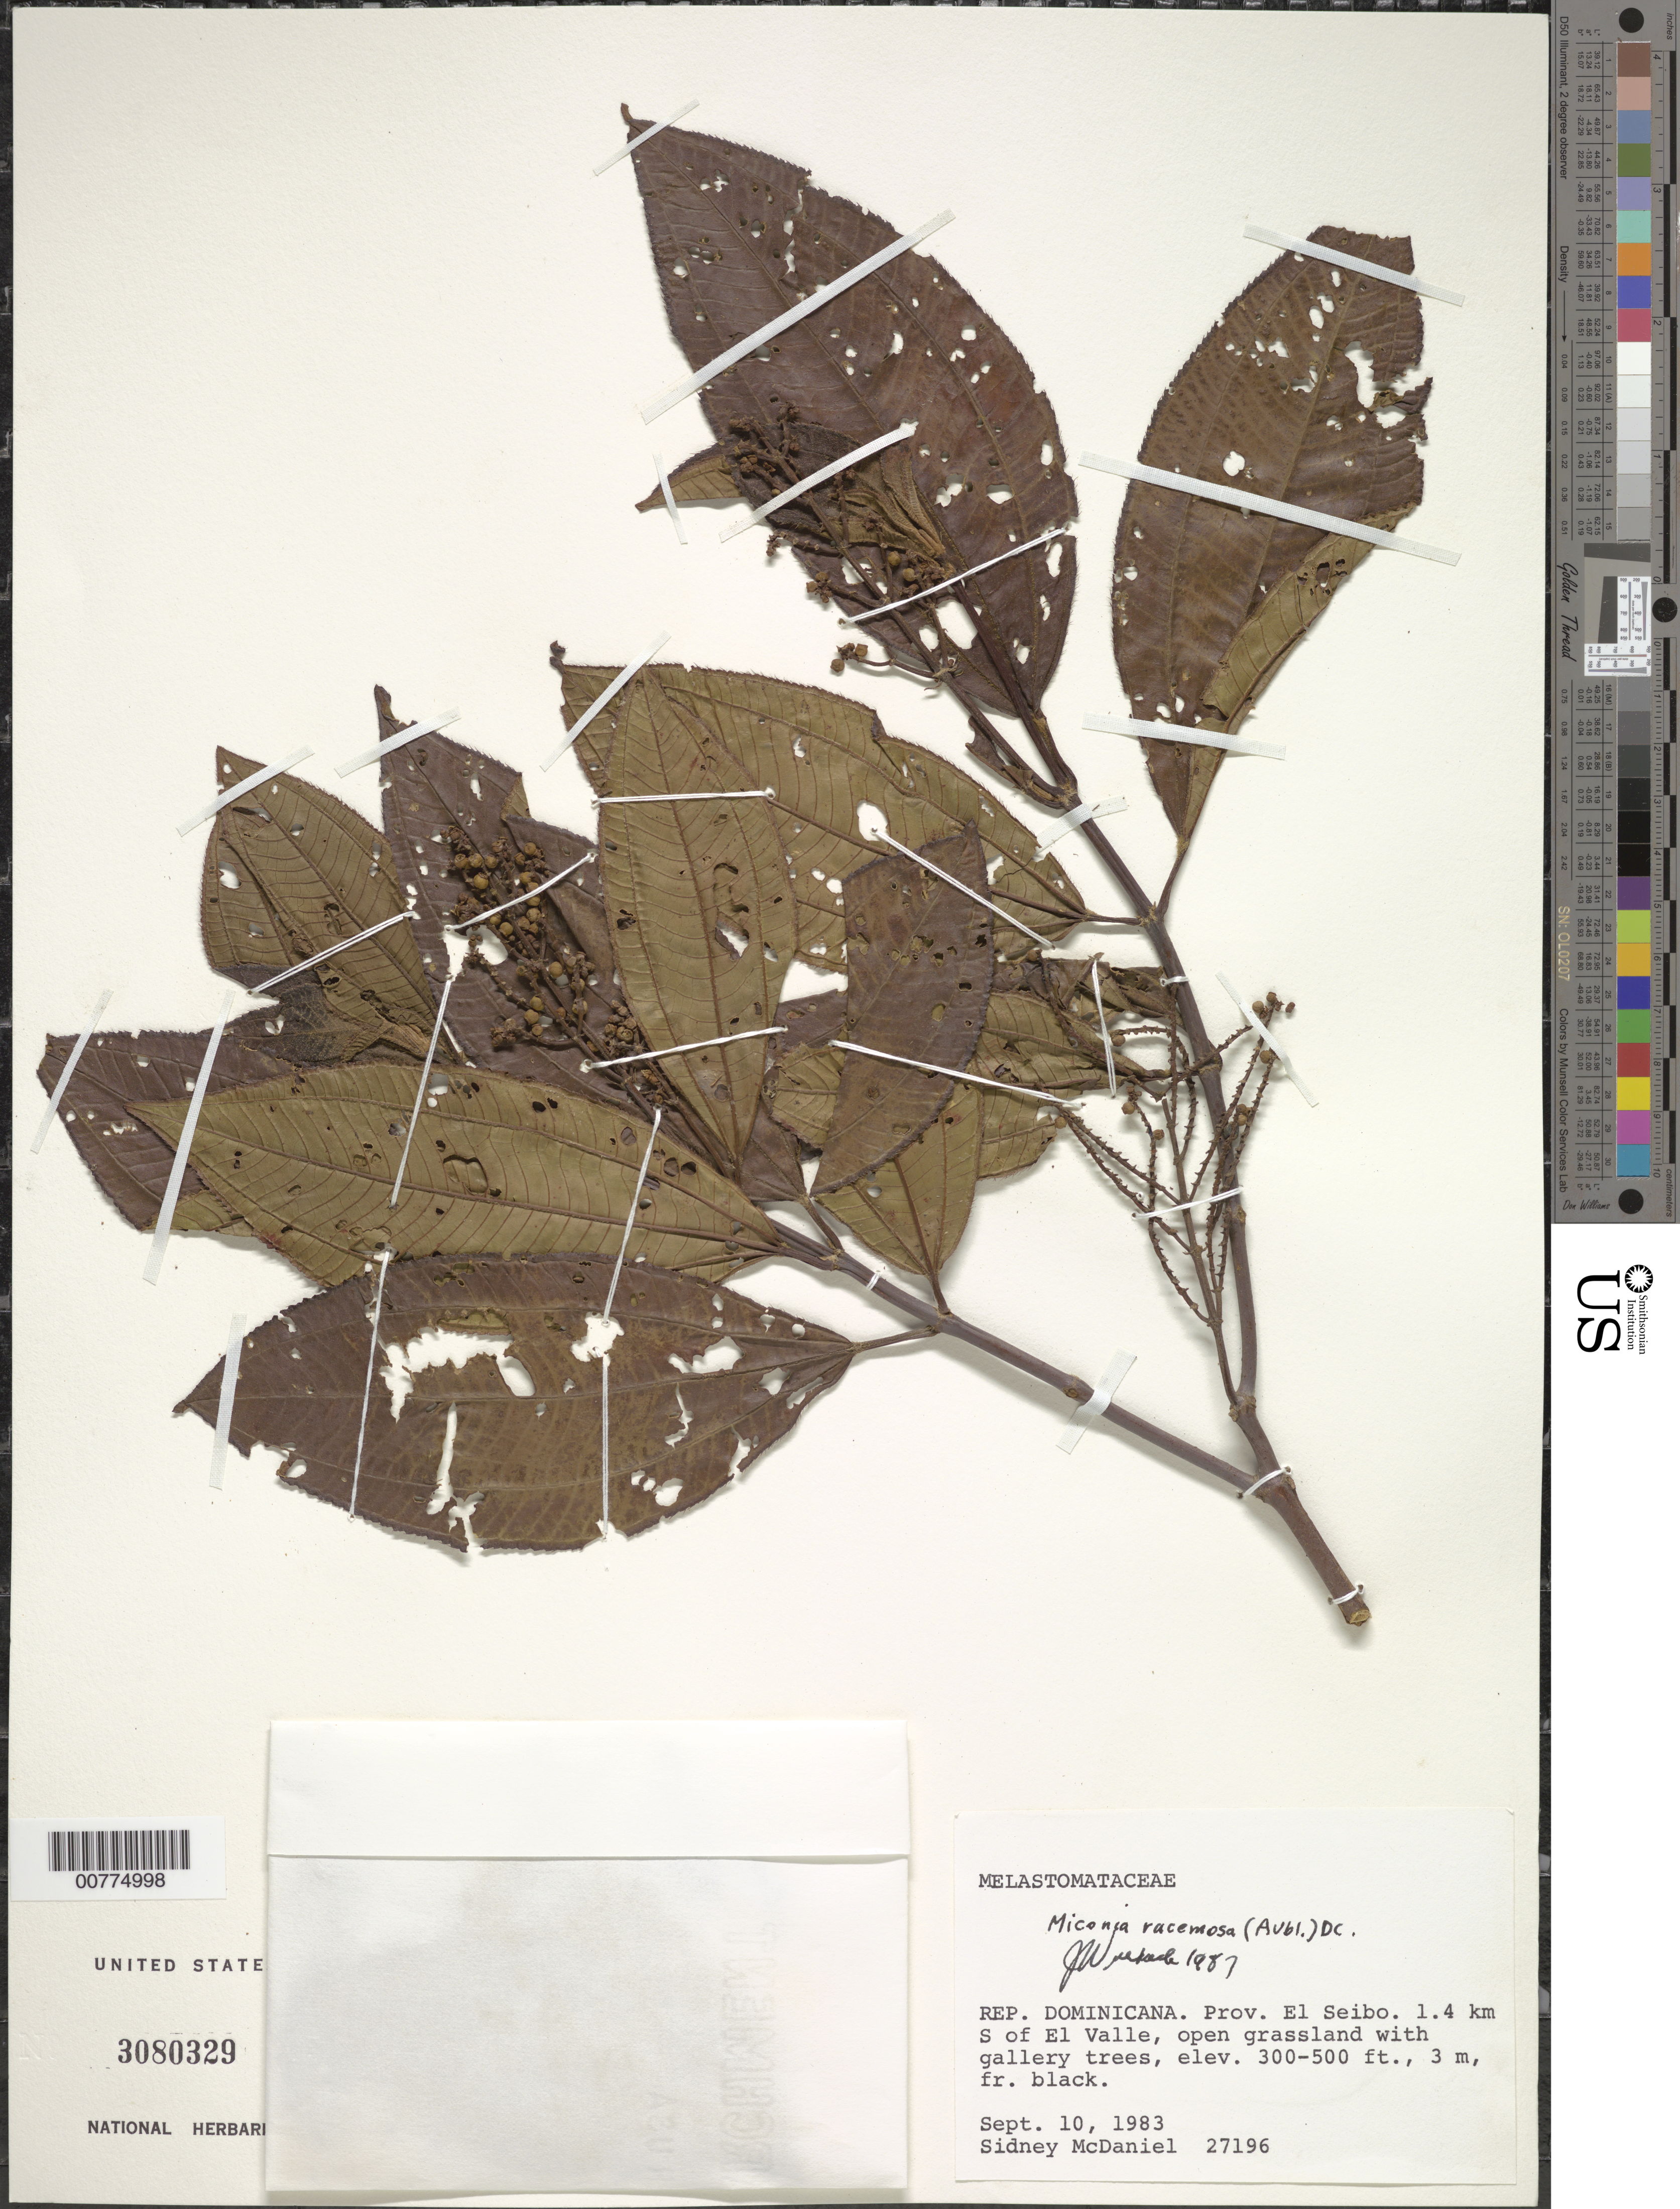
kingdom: Plantae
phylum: Tracheophyta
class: Magnoliopsida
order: Myrtales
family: Melastomataceae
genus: Miconia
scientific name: Miconia racemosa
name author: (Aubl.) DC.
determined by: Wurdack, John J., (US), US (UNITED STATES)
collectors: S. McDaniel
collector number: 27196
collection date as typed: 10 Sep 1983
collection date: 1983-09-10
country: Dominican Republic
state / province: El Seibo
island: Hispaniola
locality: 1.4 km S of El Valle.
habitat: Open grassland with gallery trees.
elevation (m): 91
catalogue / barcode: US 3080329